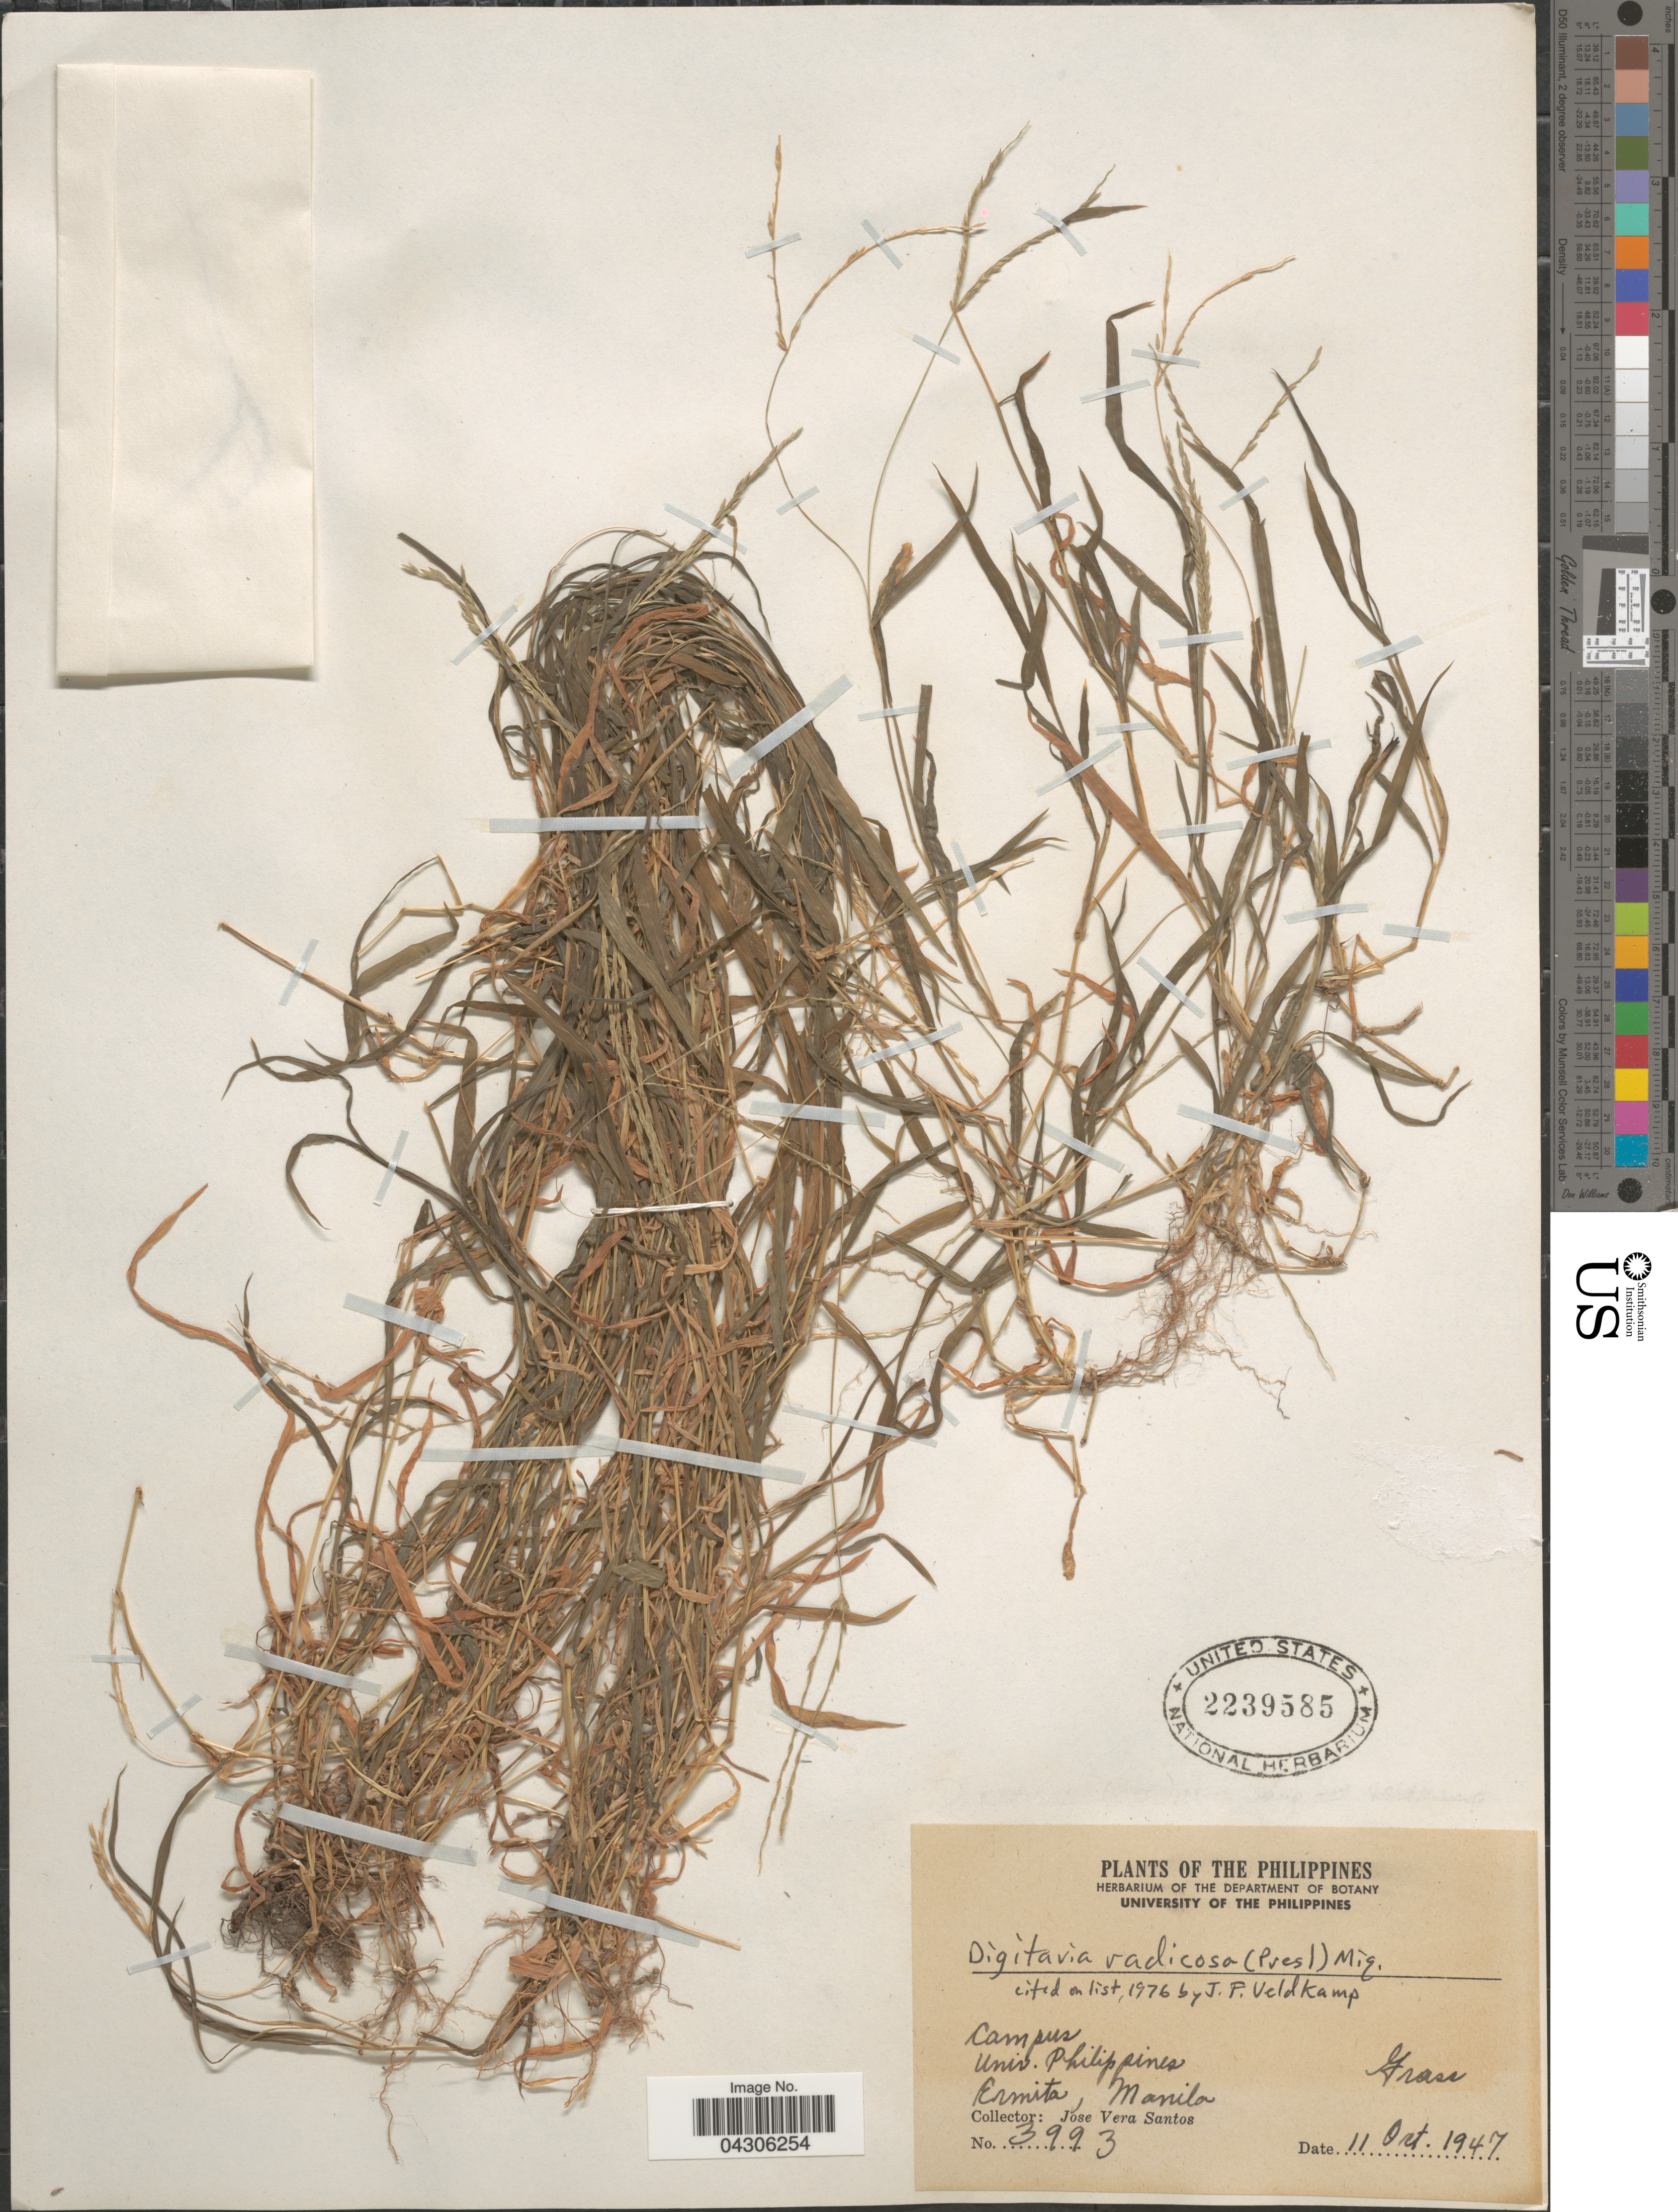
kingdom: Plantae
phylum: Tracheophyta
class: Liliopsida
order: Poales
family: Poaceae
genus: Digitaria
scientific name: Digitaria radicosa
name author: (J. Presl) Miq.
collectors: J. Vera Santos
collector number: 3993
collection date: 1947-10-11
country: Philippines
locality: Campus. Univ. Philippines. Ermita, Manila.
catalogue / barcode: US 2239585